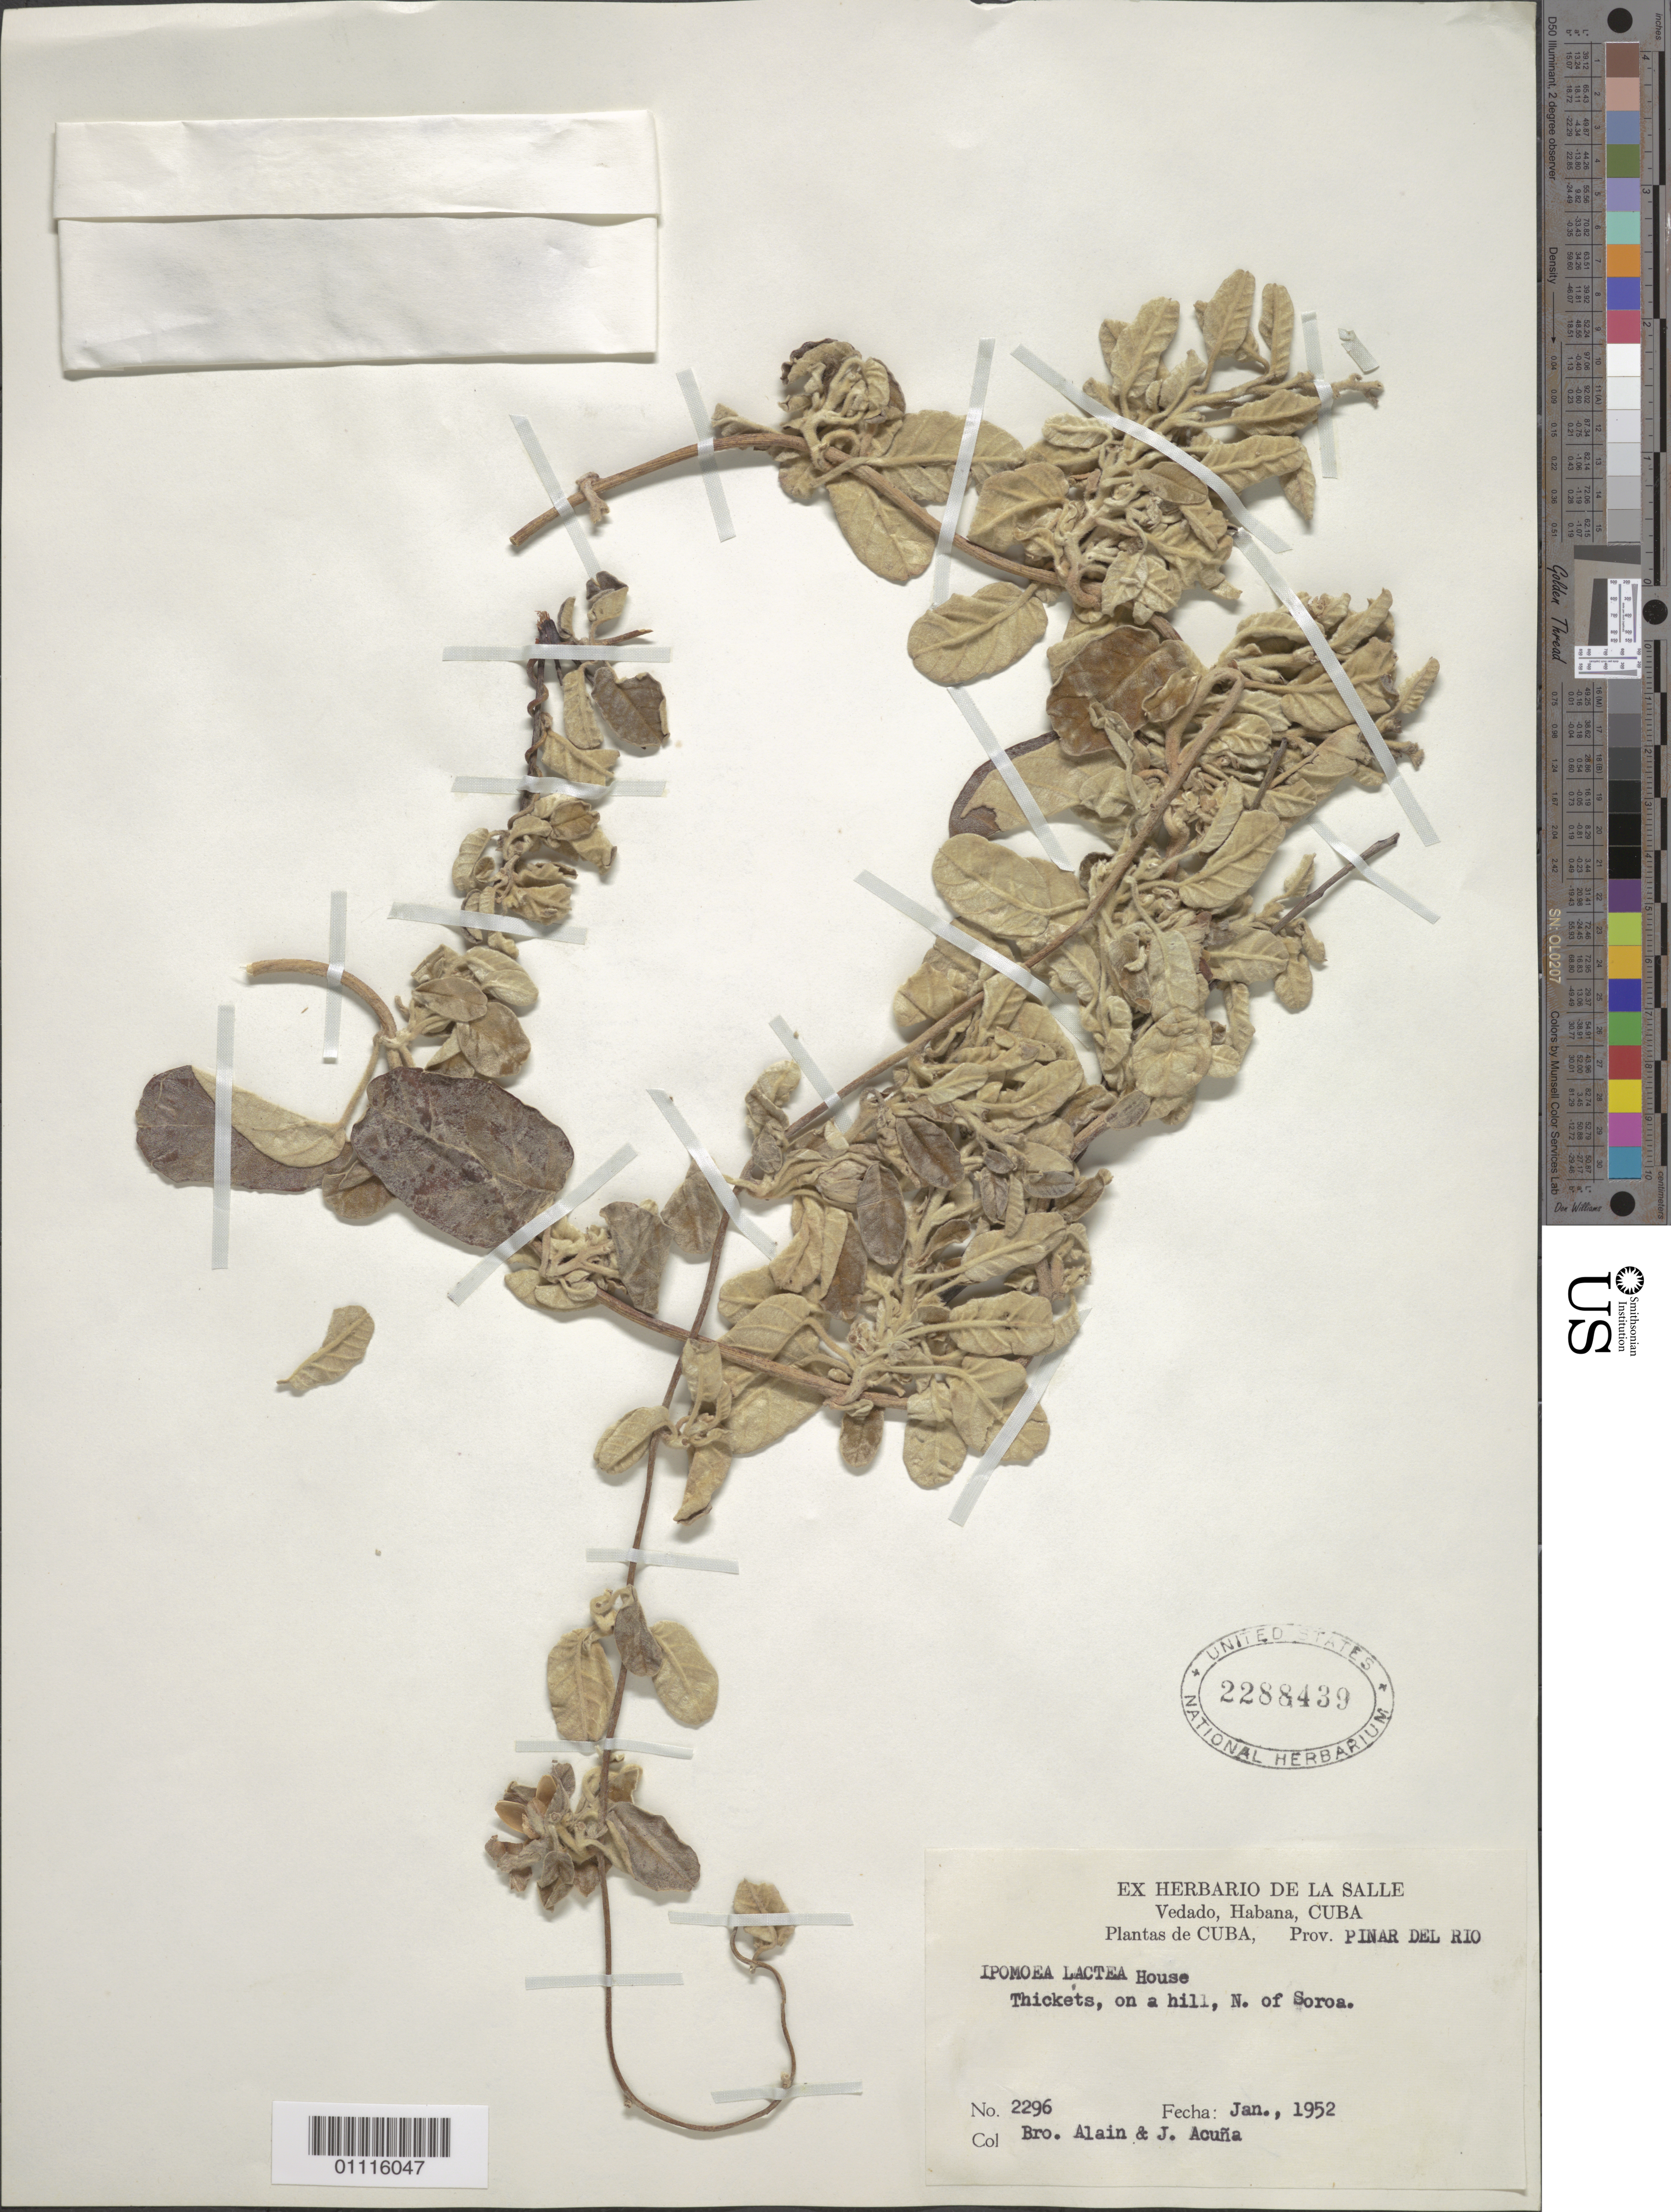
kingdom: Plantae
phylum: Tracheophyta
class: Magnoliopsida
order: Solanales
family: Convolvulaceae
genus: Ipomoea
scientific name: Ipomoea lacteola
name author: House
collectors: A. H. Liogier & J. Acuña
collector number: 2296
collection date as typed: Jan 1952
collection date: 1952-01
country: Cuba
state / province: Pinar del Rio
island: Cuba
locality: Thickets, on a hill, N of Soroa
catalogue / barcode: US 2288439